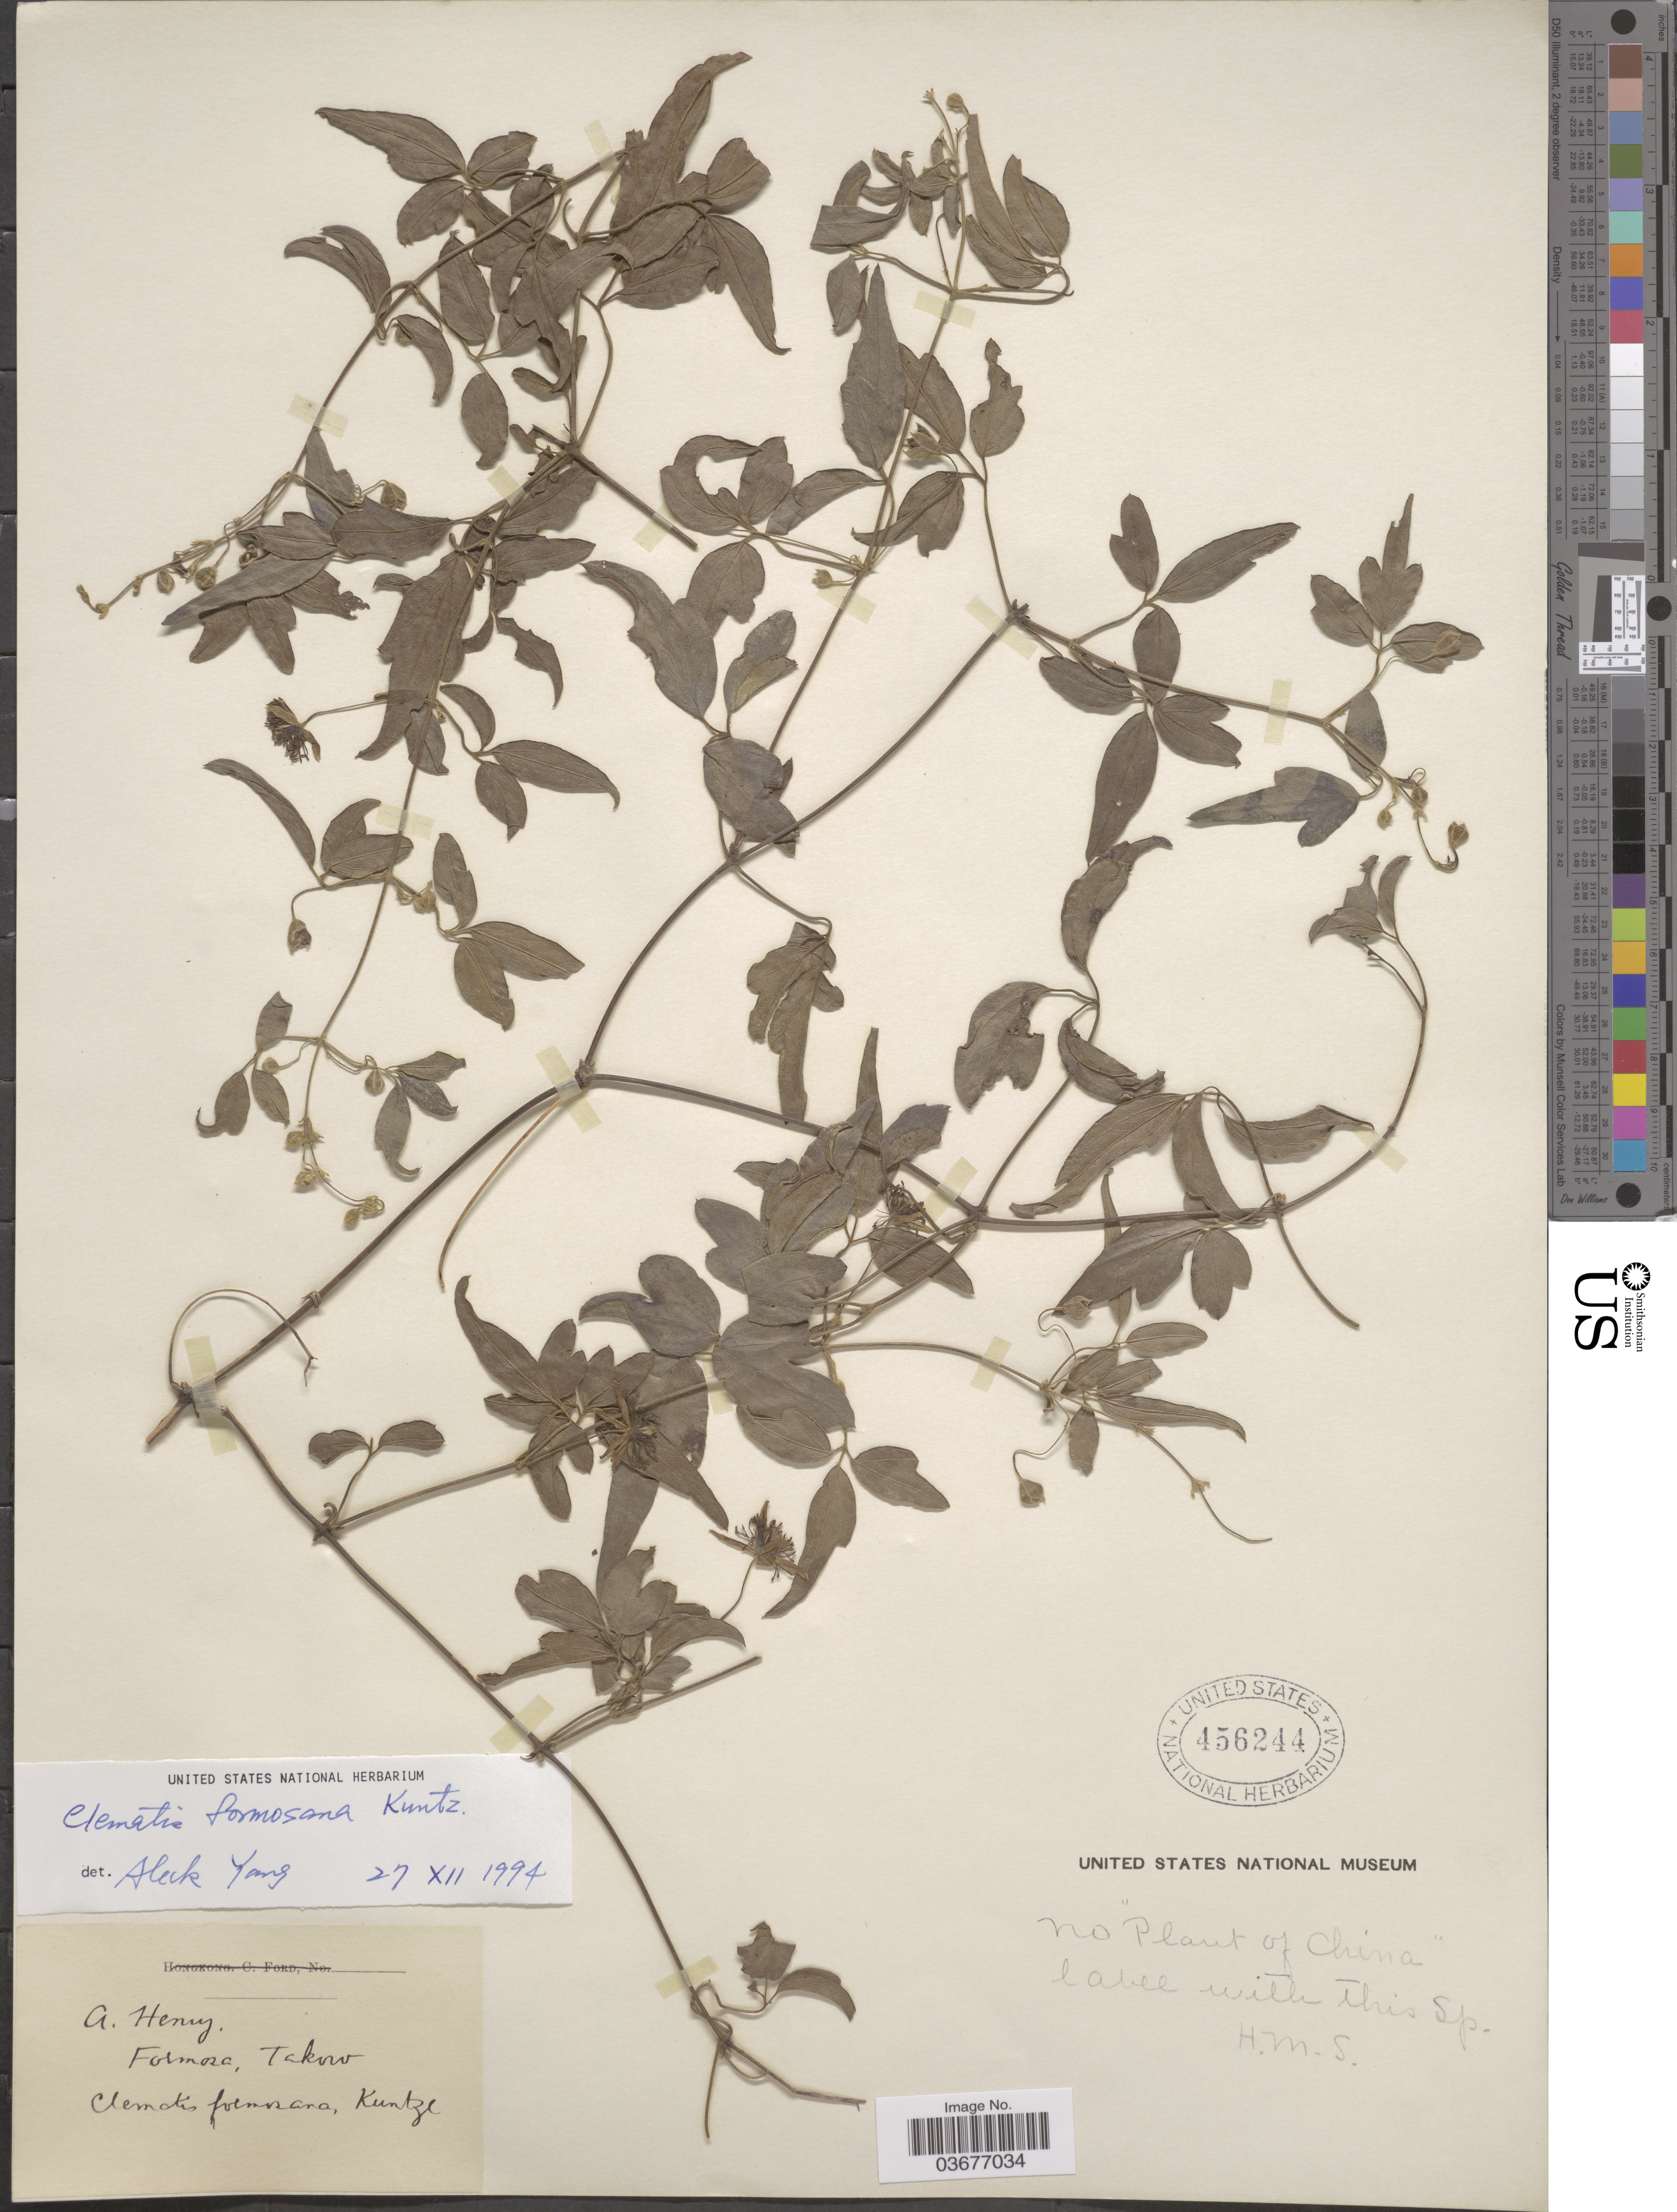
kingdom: Plantae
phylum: Tracheophyta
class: Magnoliopsida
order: Ranunculales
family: Ranunculaceae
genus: Clematis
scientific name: Clematis formosana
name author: Kuntze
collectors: A. Henry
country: Taiwan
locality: Formosa. Takow.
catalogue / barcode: US 456244